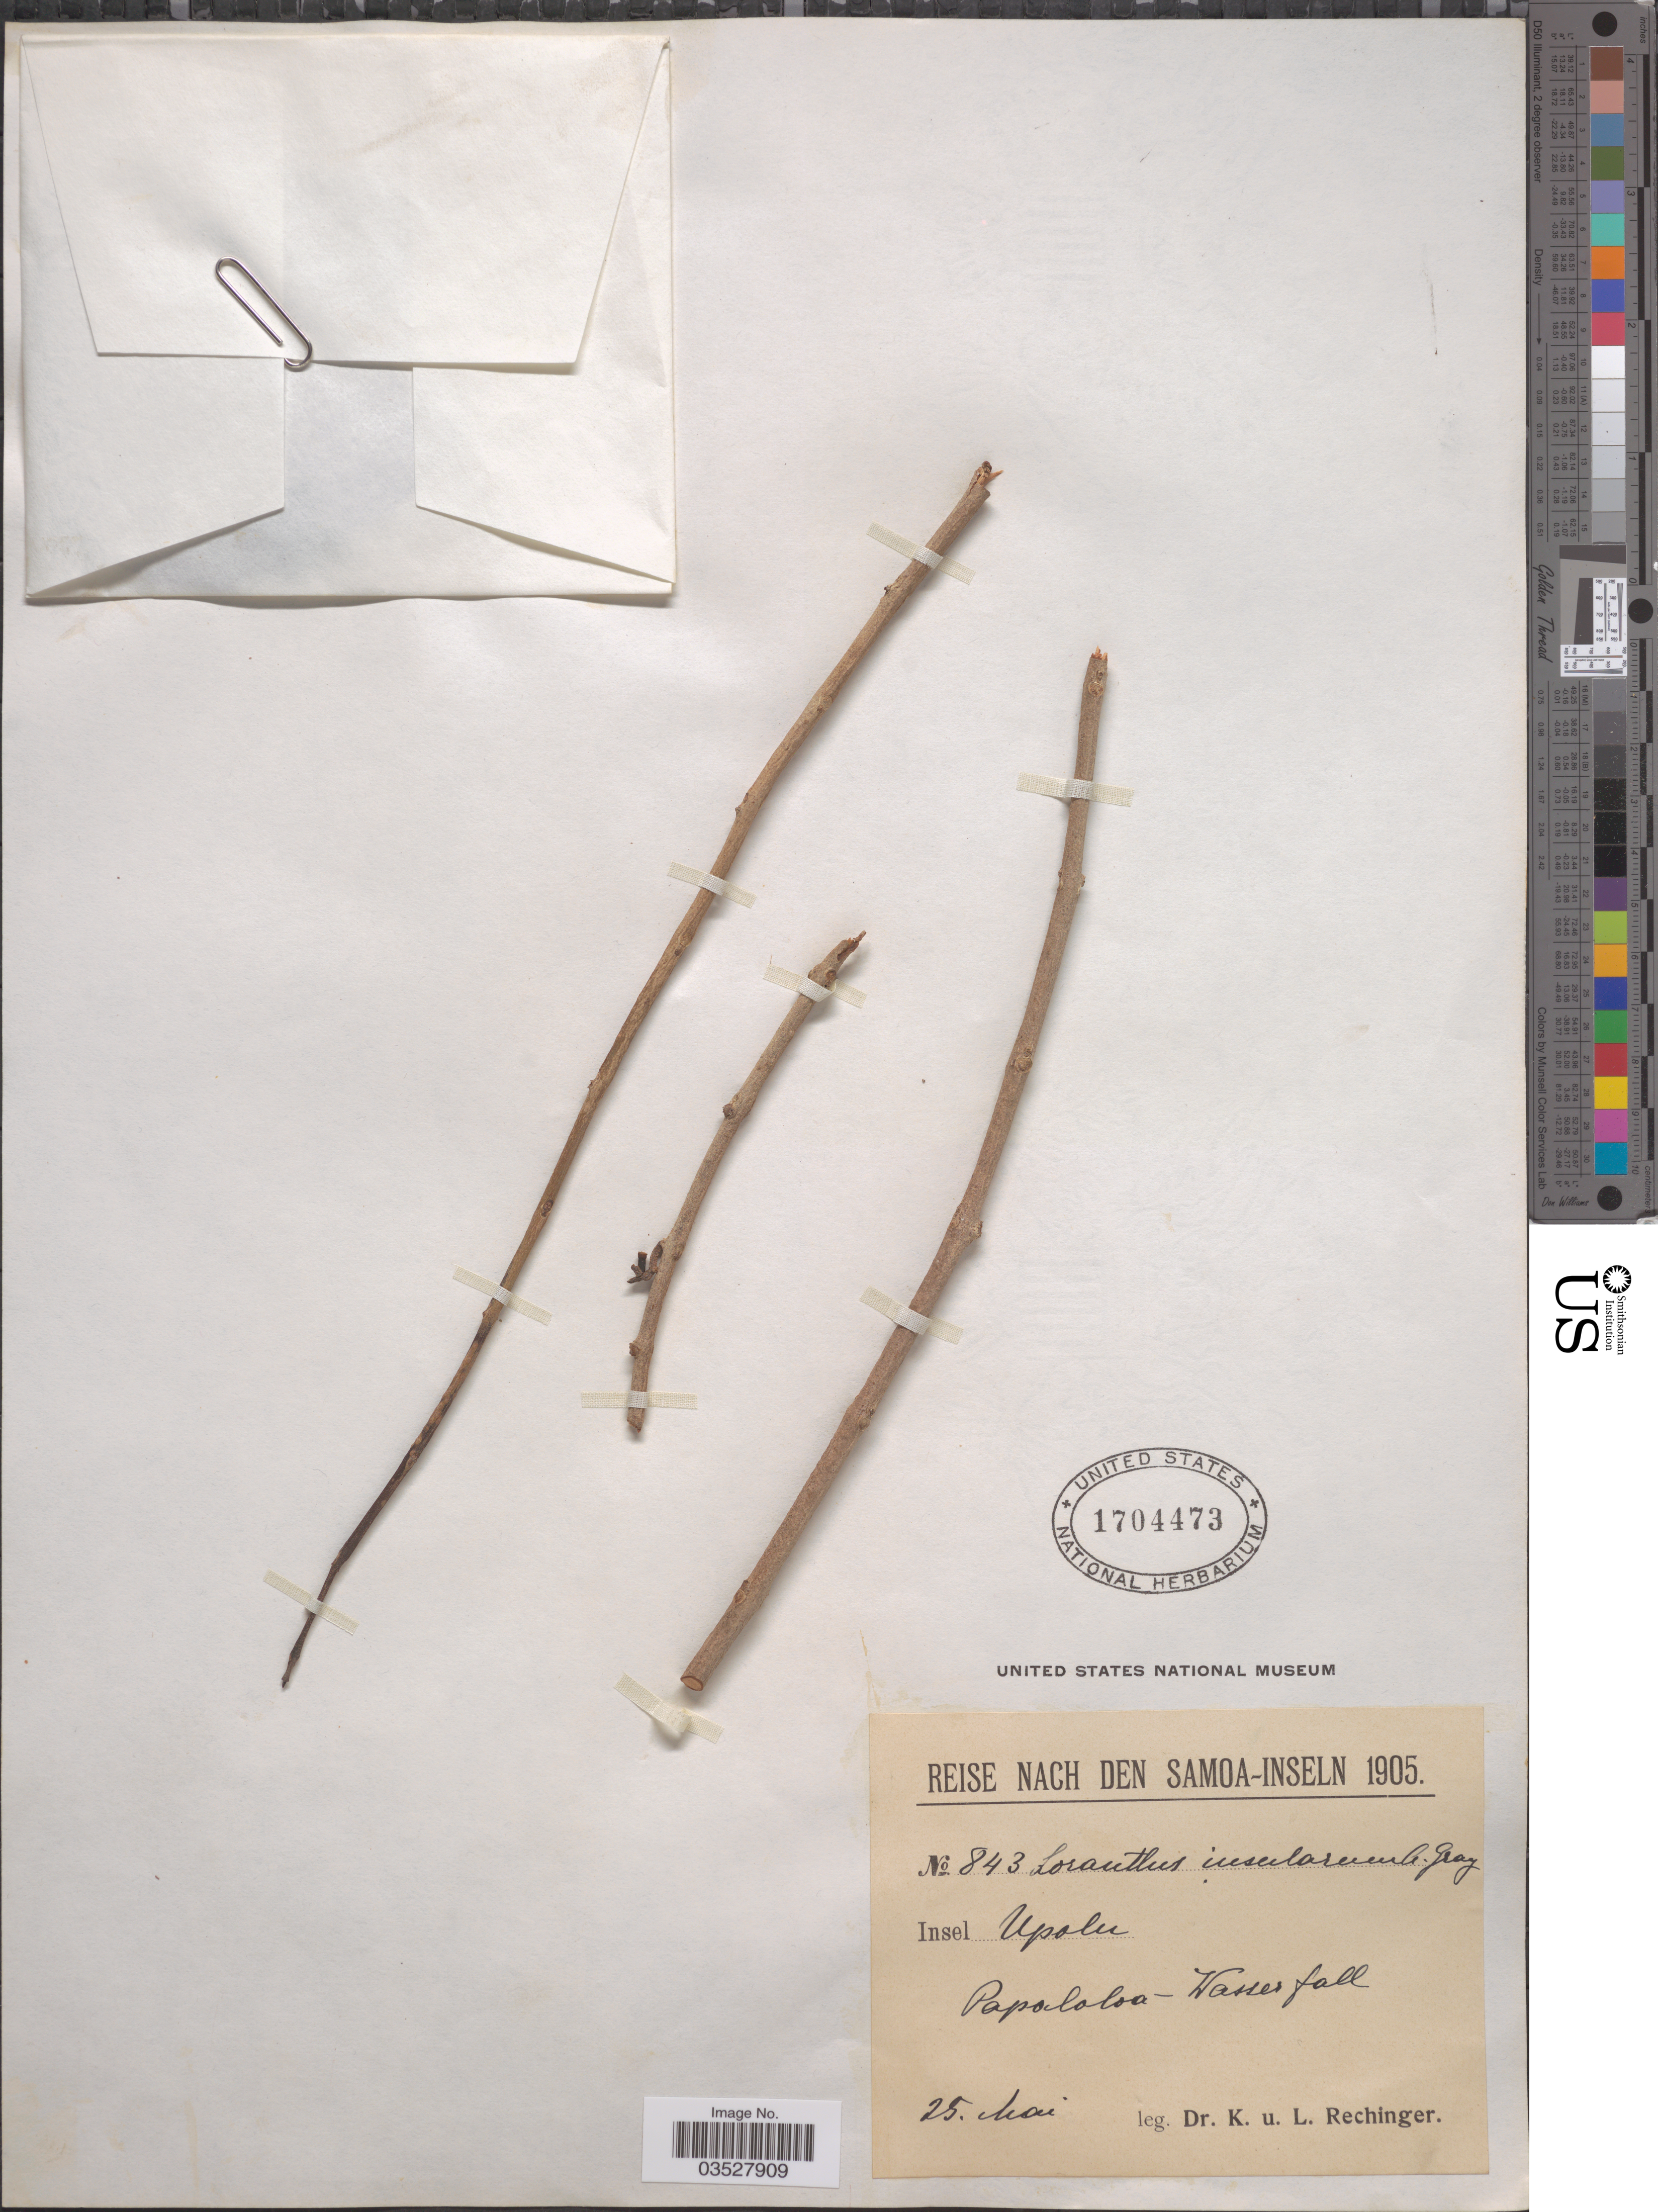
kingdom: Plantae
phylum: Tracheophyta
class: Magnoliopsida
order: Santalales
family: Loranthaceae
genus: Amylotheca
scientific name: Amylotheca insularum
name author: (A. Gray) Danser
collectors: K. Rechinger & L. Rechinger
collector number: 843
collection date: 1905-05-25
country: Samoa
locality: Samoa-Inseln. Upolu. Papaloloa-Wasserfall.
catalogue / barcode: US 1704473